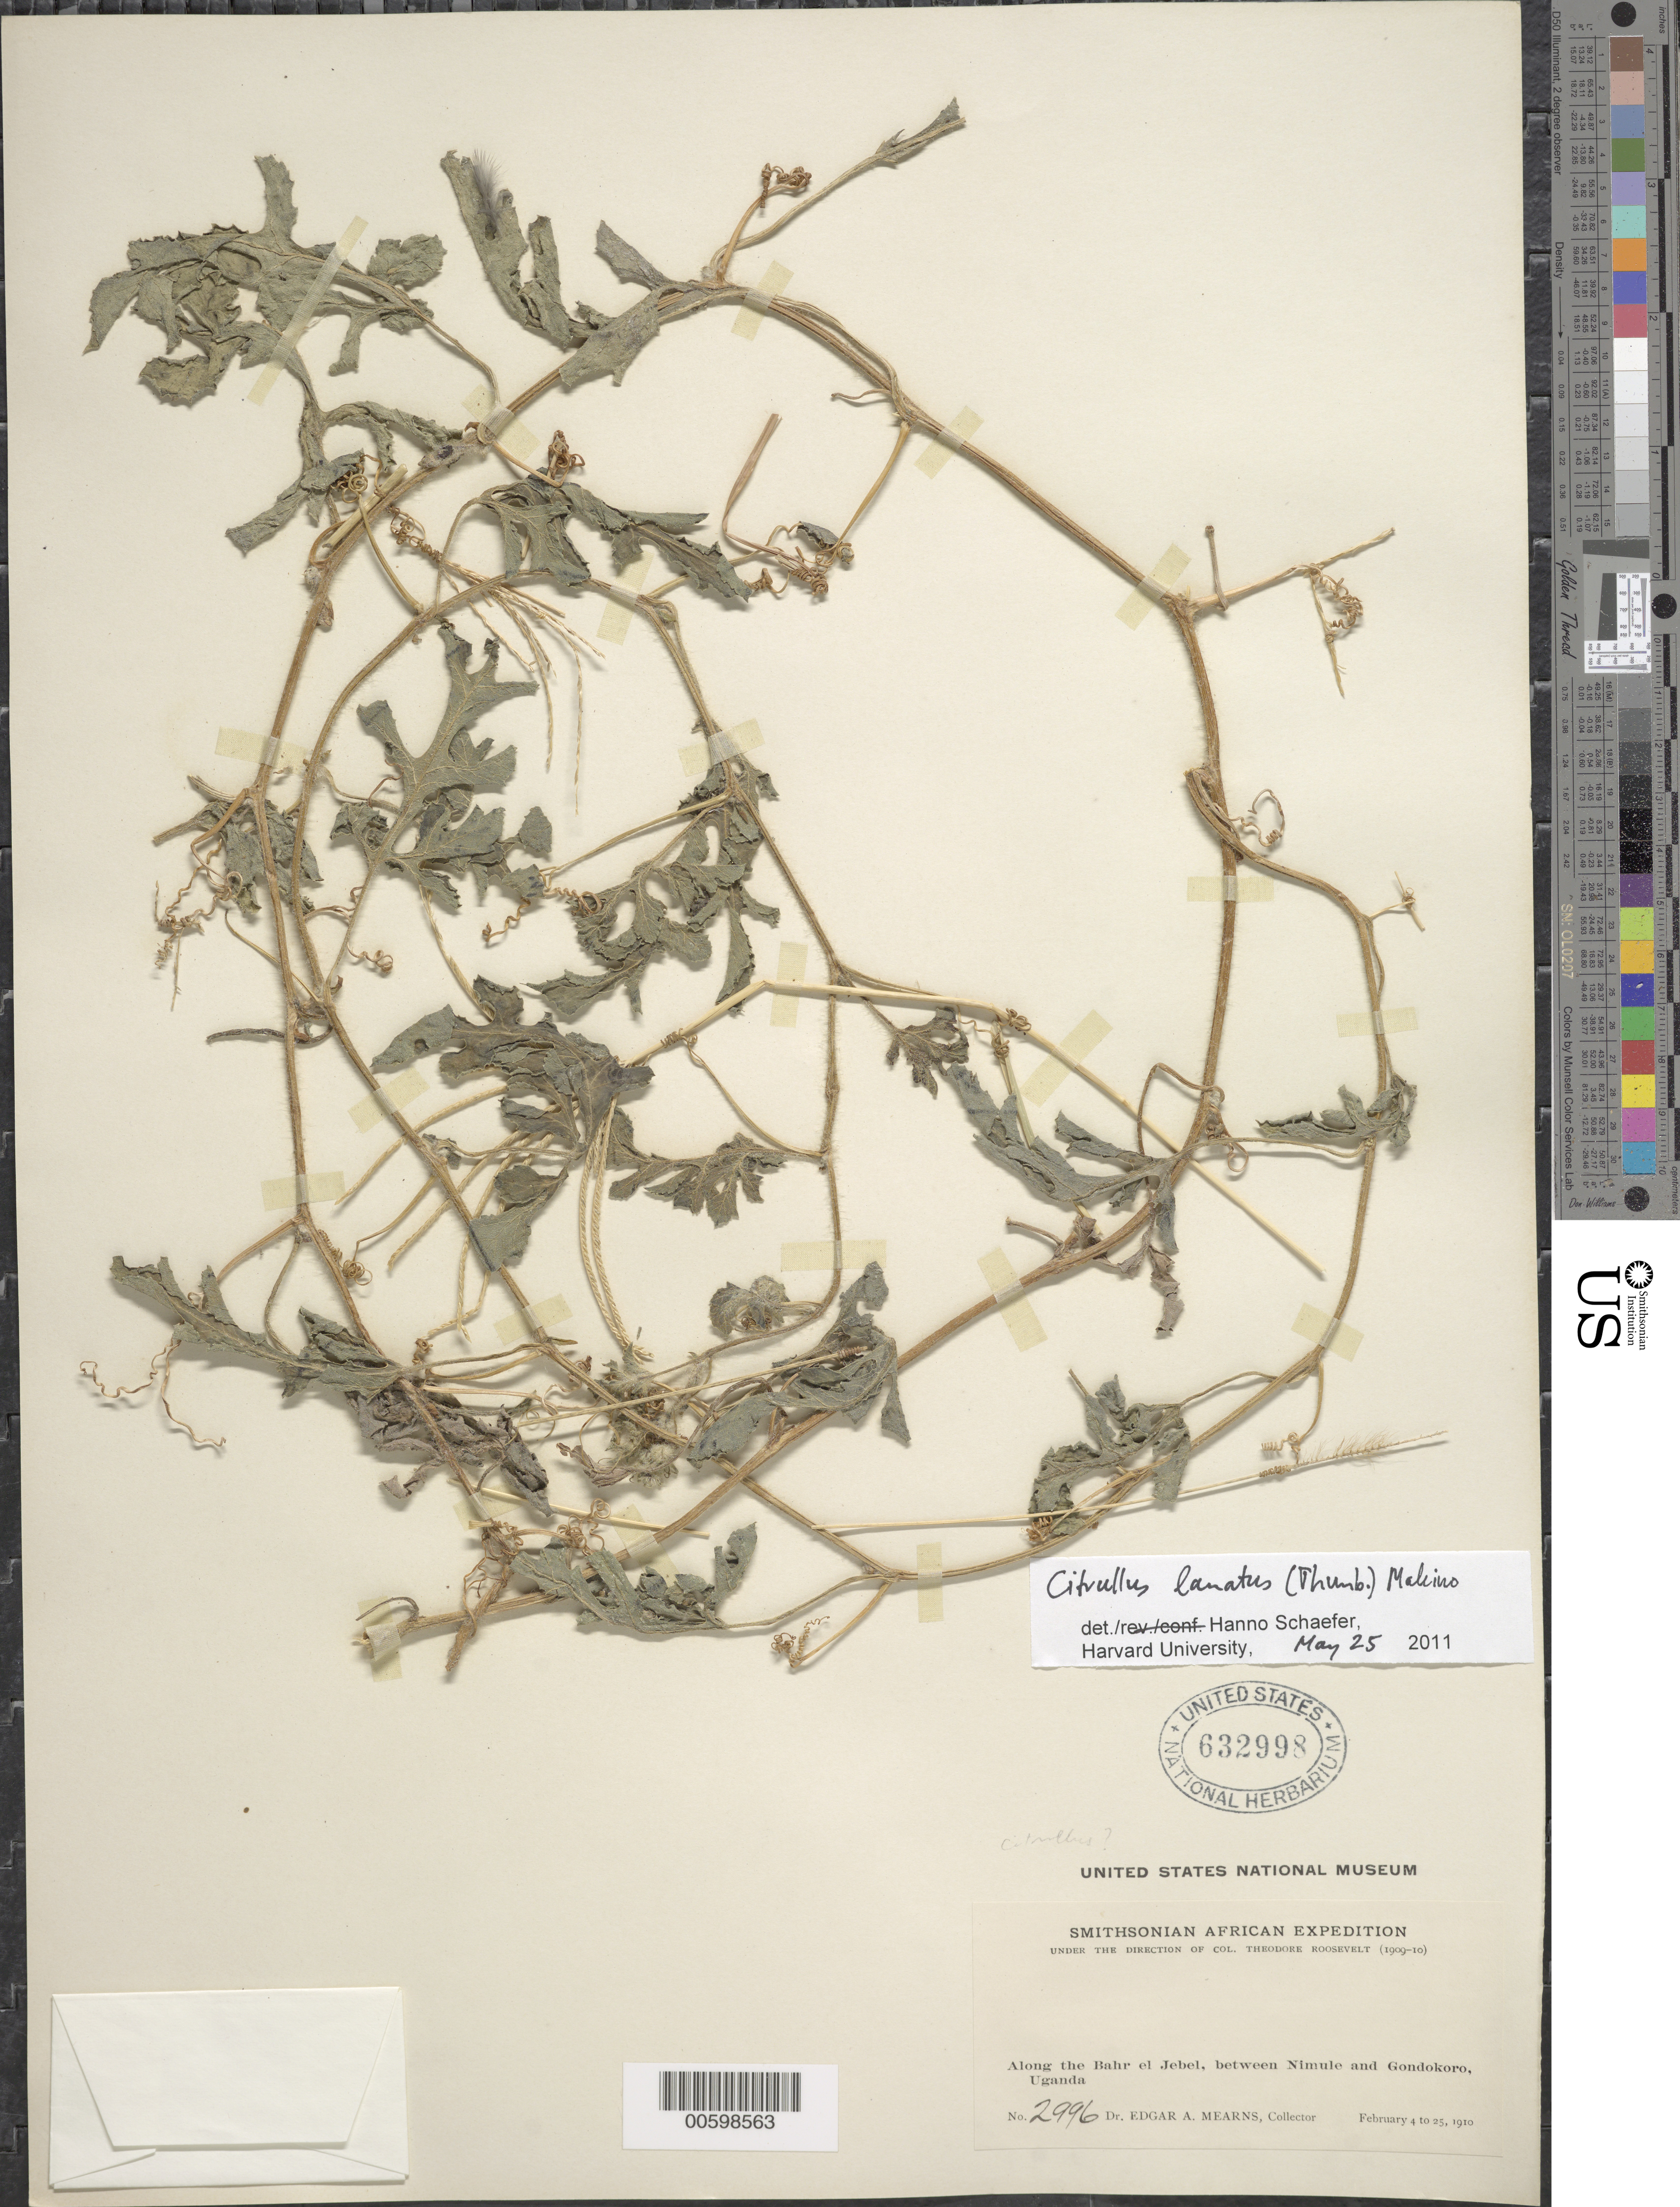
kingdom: Plantae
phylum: Tracheophyta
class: Magnoliopsida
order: Cucurbitales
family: Cucurbitaceae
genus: Citrullus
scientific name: Citrullus lanatus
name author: (Thunb.) Matsum. & Nakai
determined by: Schaefer, Hanno, Harvard University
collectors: E. A. Mearns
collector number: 2996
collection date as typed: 04 Feb 1910 to 25 Feb 1910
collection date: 1910-02-04/1910-02-25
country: South Sudan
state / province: Central Equatoria / Eastern Equatoria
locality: Along the Bahr el Jebel, between Nimule and Gondokoro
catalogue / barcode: US 632998